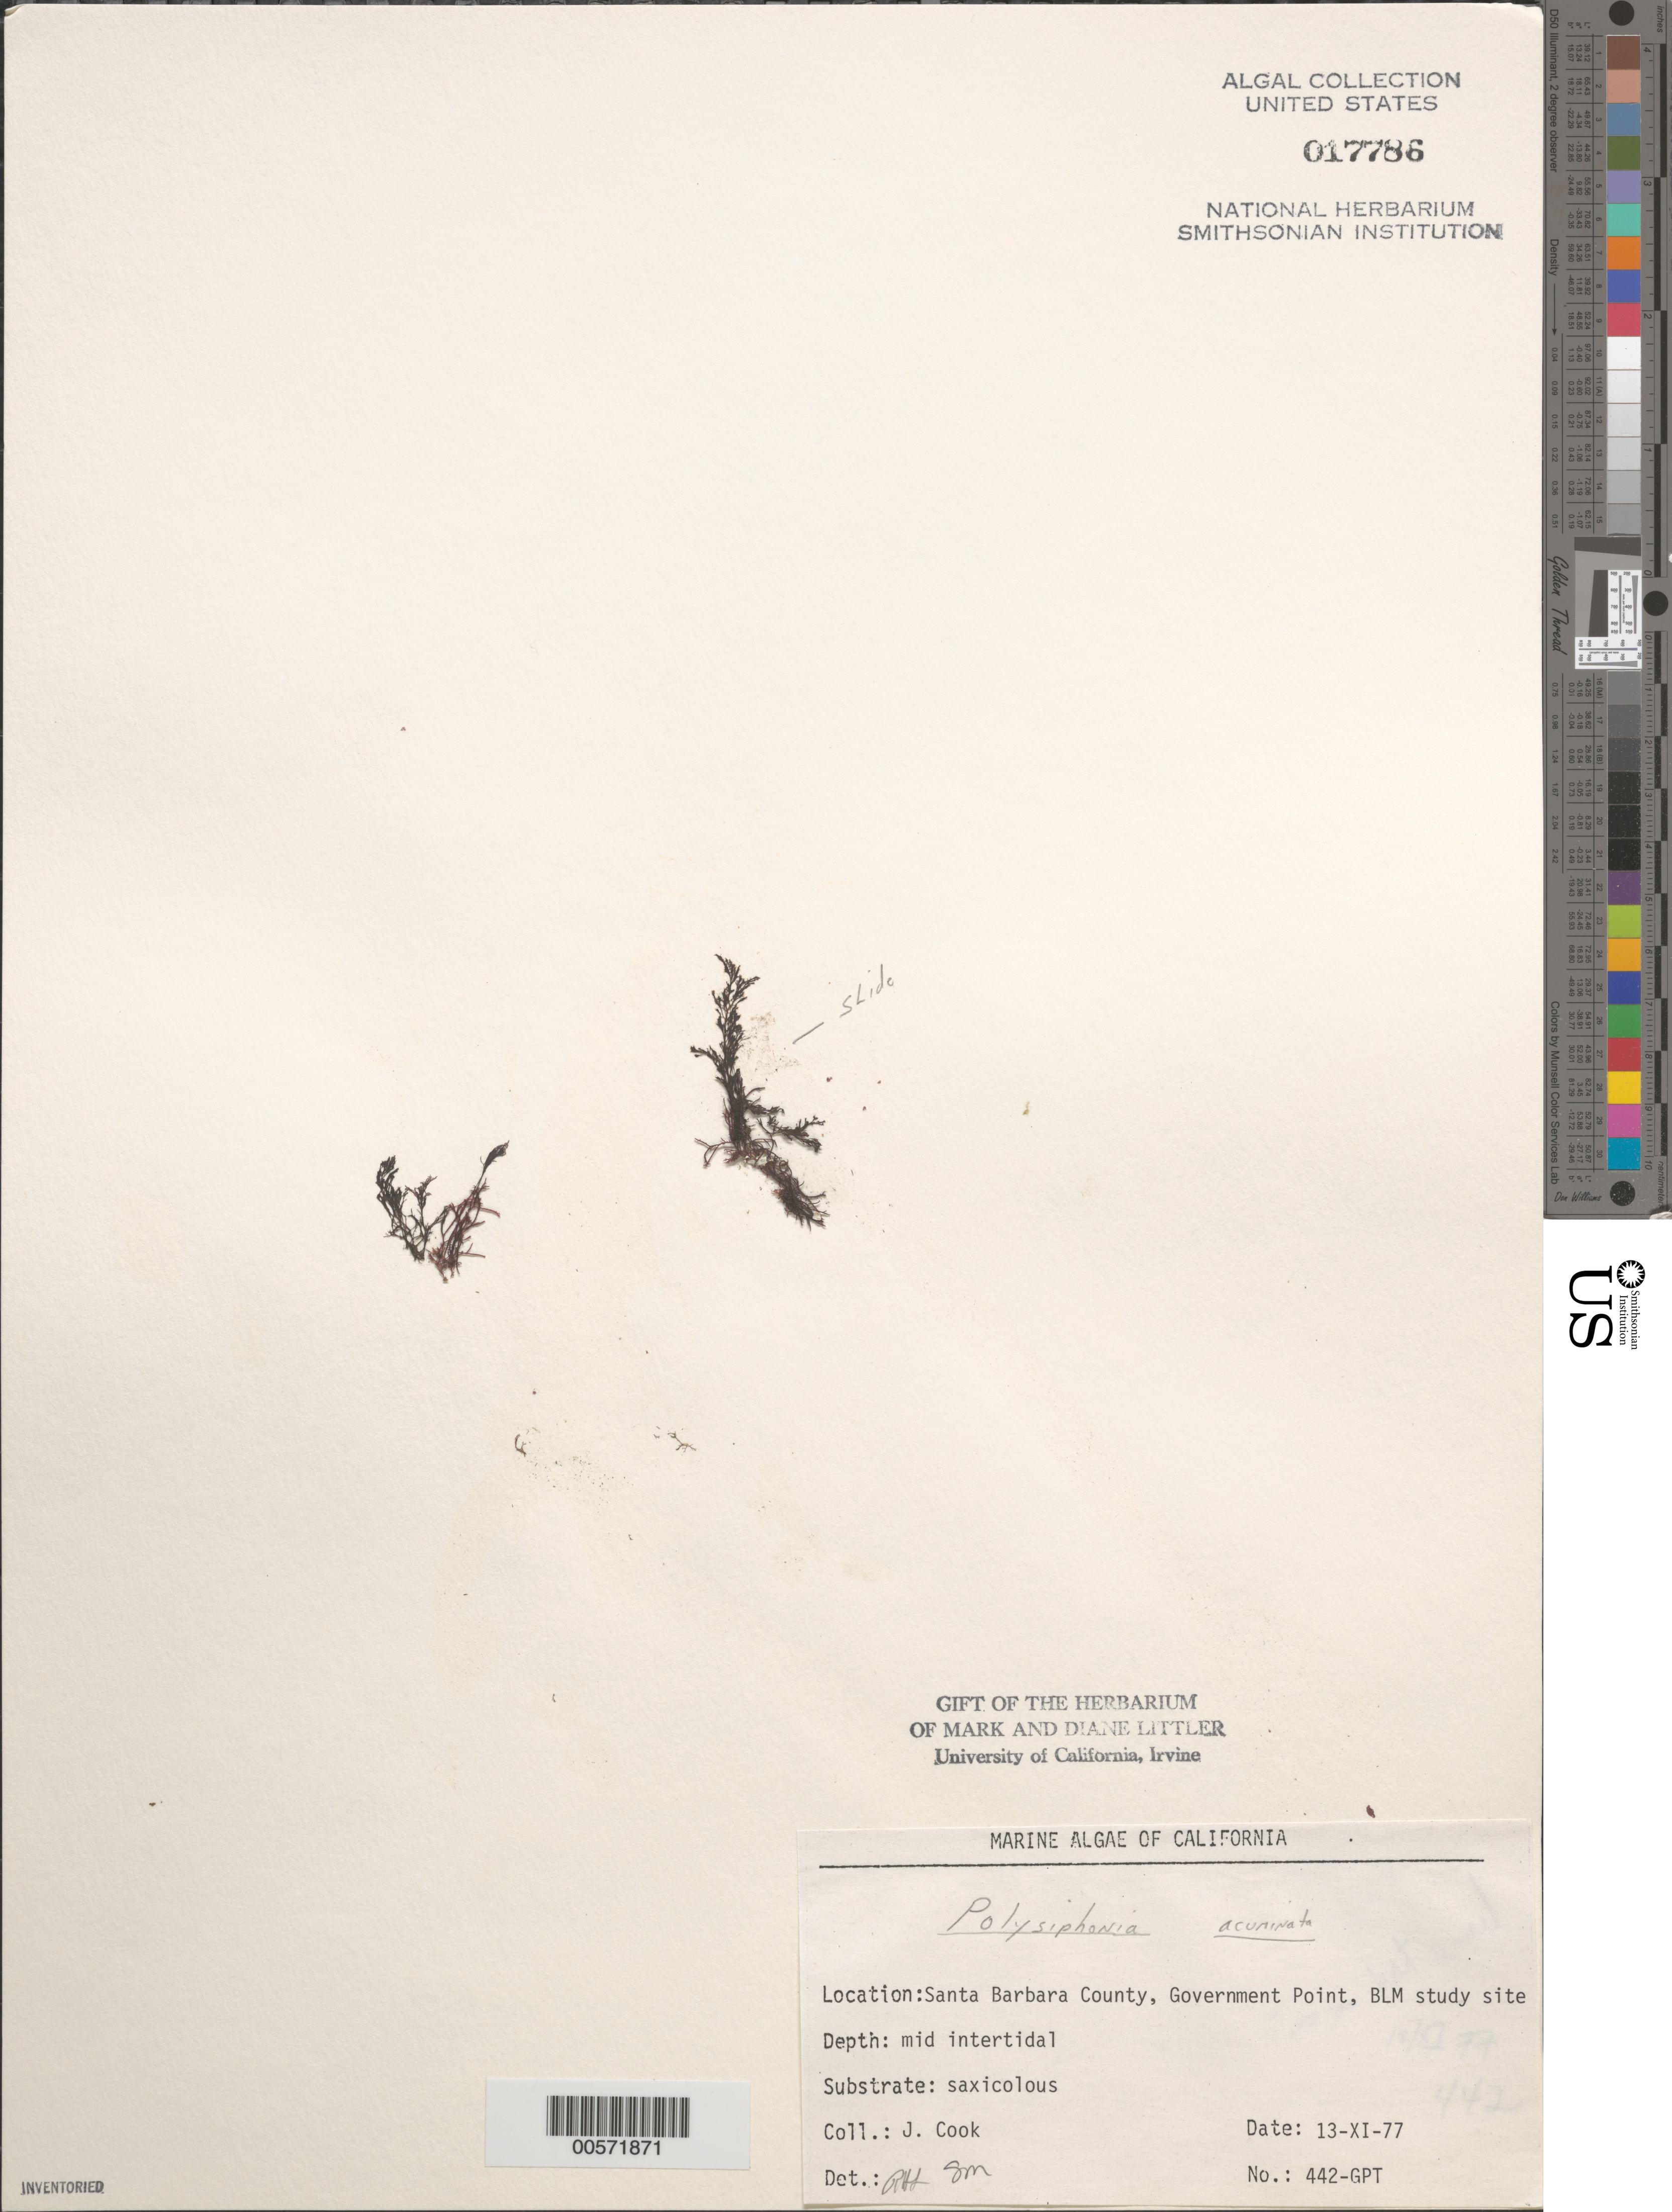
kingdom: Plantae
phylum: Rhodophyta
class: Florideophyceae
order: Ceramiales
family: Rhodomelaceae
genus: Polysiphonia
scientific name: Polysiphonia acuminata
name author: N.L. Gardner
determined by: Sims, Robert H.; Murray, S. N.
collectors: J. Cook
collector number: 442-GPT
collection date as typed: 13 Nov 1977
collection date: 1977-11-13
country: United States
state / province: California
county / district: Santa Barbara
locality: Government Point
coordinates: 34 26'31"N, 120 24'06"W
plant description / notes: BLM-SOCALBIGHT Rocky Intertidal Survey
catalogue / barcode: US 17786